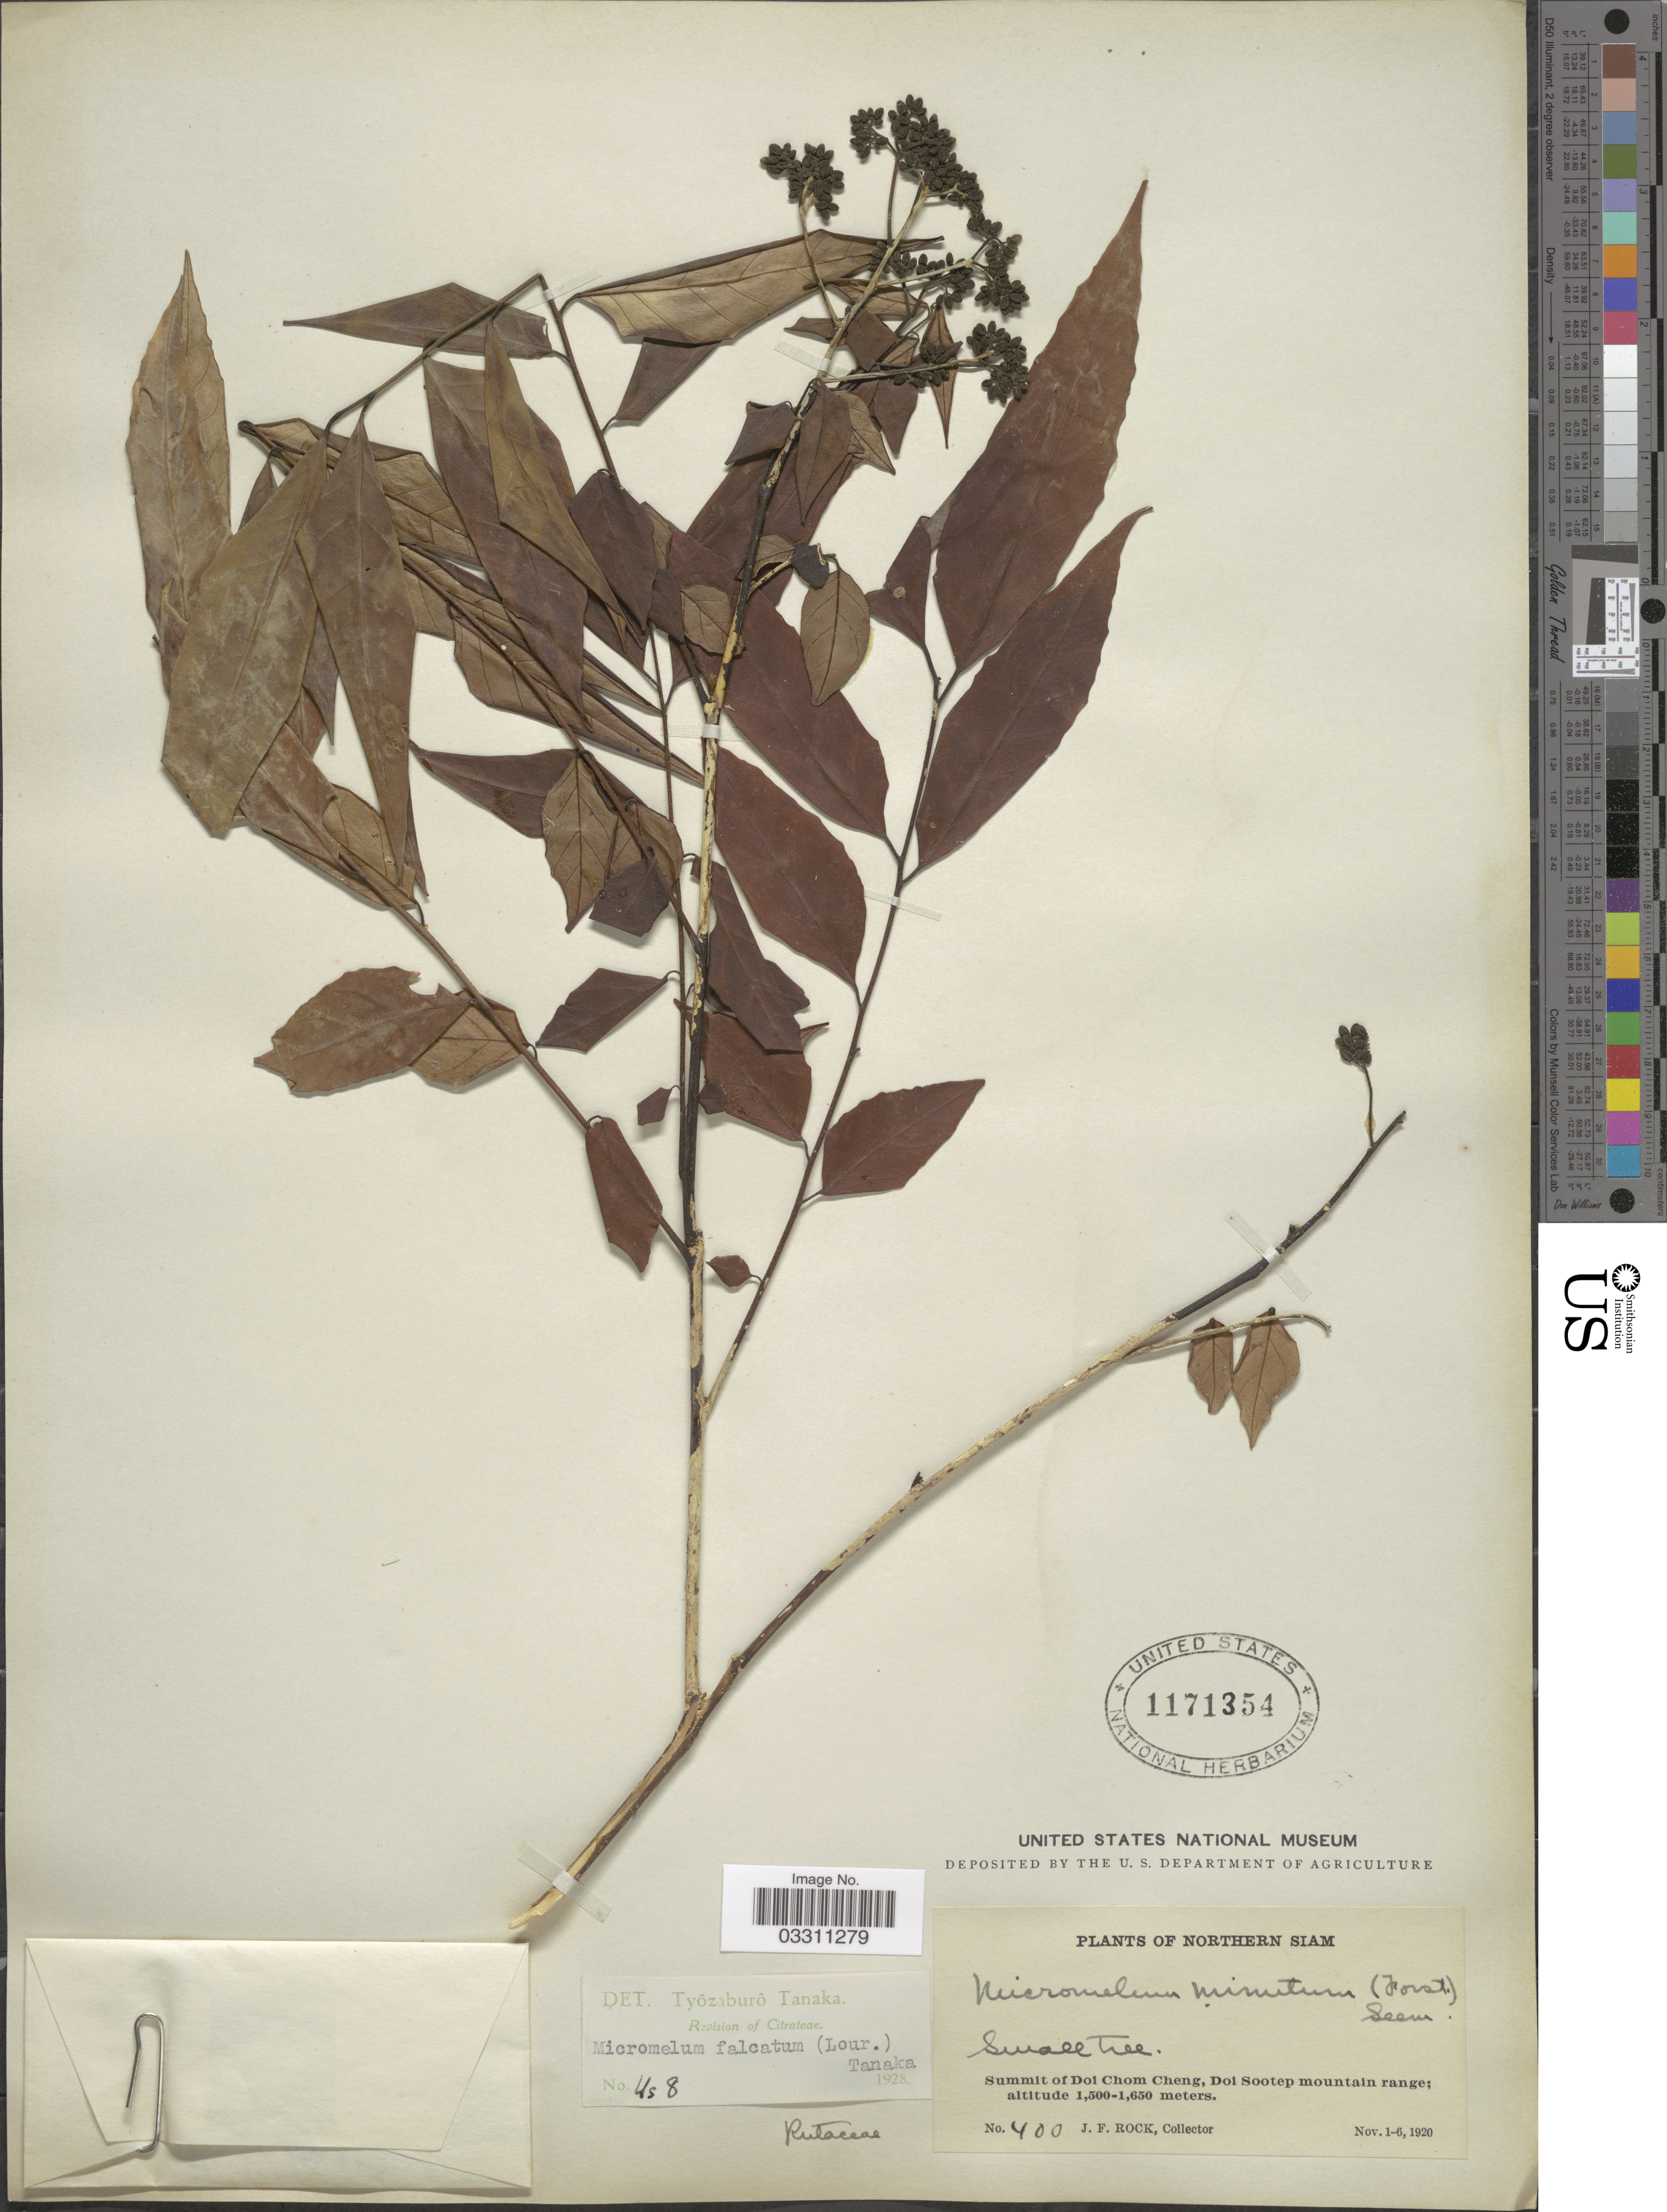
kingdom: Plantae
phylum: Tracheophyta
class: Magnoliopsida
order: Sapindales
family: Rutaceae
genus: Micromelum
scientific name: Micromelum falcatum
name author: Tanaka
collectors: J. Rock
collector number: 400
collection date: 1920-11-01/1920-11-06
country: Thailand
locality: Northern Siam. Summit of Doi Chom Cheng, Doi Sootep mountain range.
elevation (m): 1500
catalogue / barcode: US 1171354